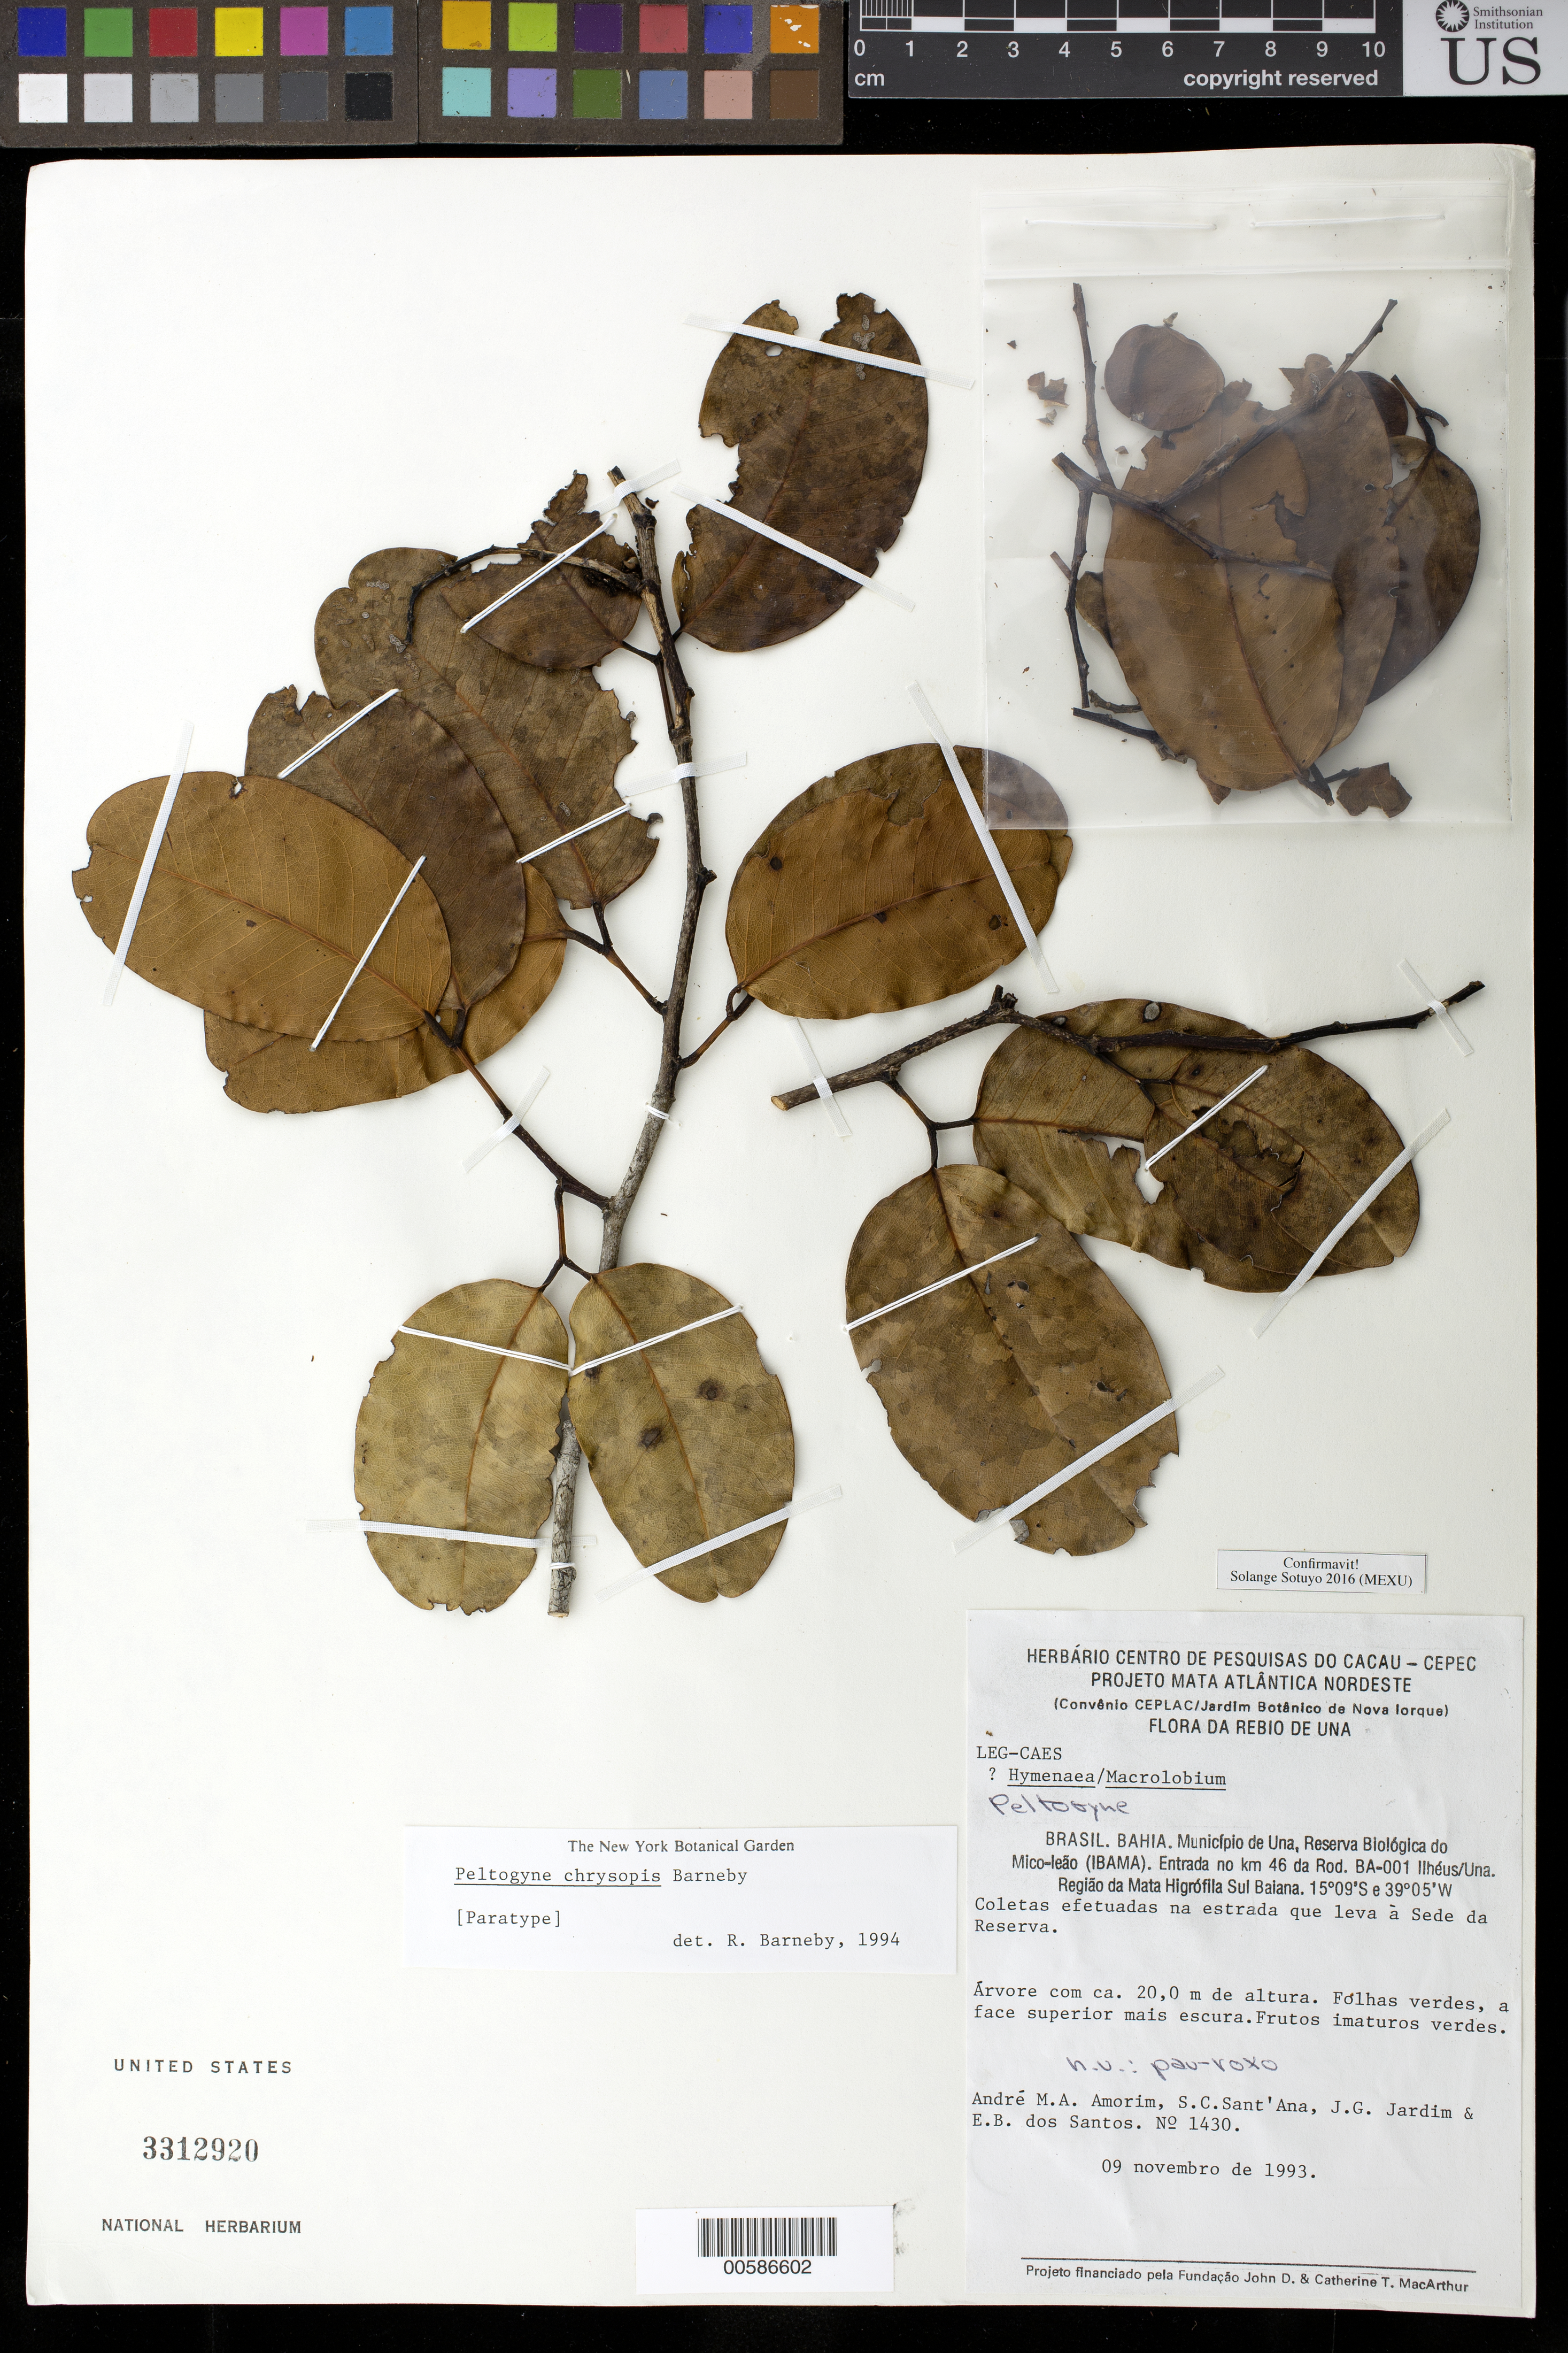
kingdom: Plantae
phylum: Tracheophyta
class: Magnoliopsida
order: Fabales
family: Fabaceae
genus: Peltogyne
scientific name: Peltogyne chrysopis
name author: Barneby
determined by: Sotuyo, Solange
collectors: A. M. Amorim, S. C. Sant' Ana, J. Jardim & E. B. Santos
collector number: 1430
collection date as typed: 09 Nov 1993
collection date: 1993-11-09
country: Brazil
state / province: Bahia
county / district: Una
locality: Mico-leao (ibama) biological reserve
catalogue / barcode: US 3312920